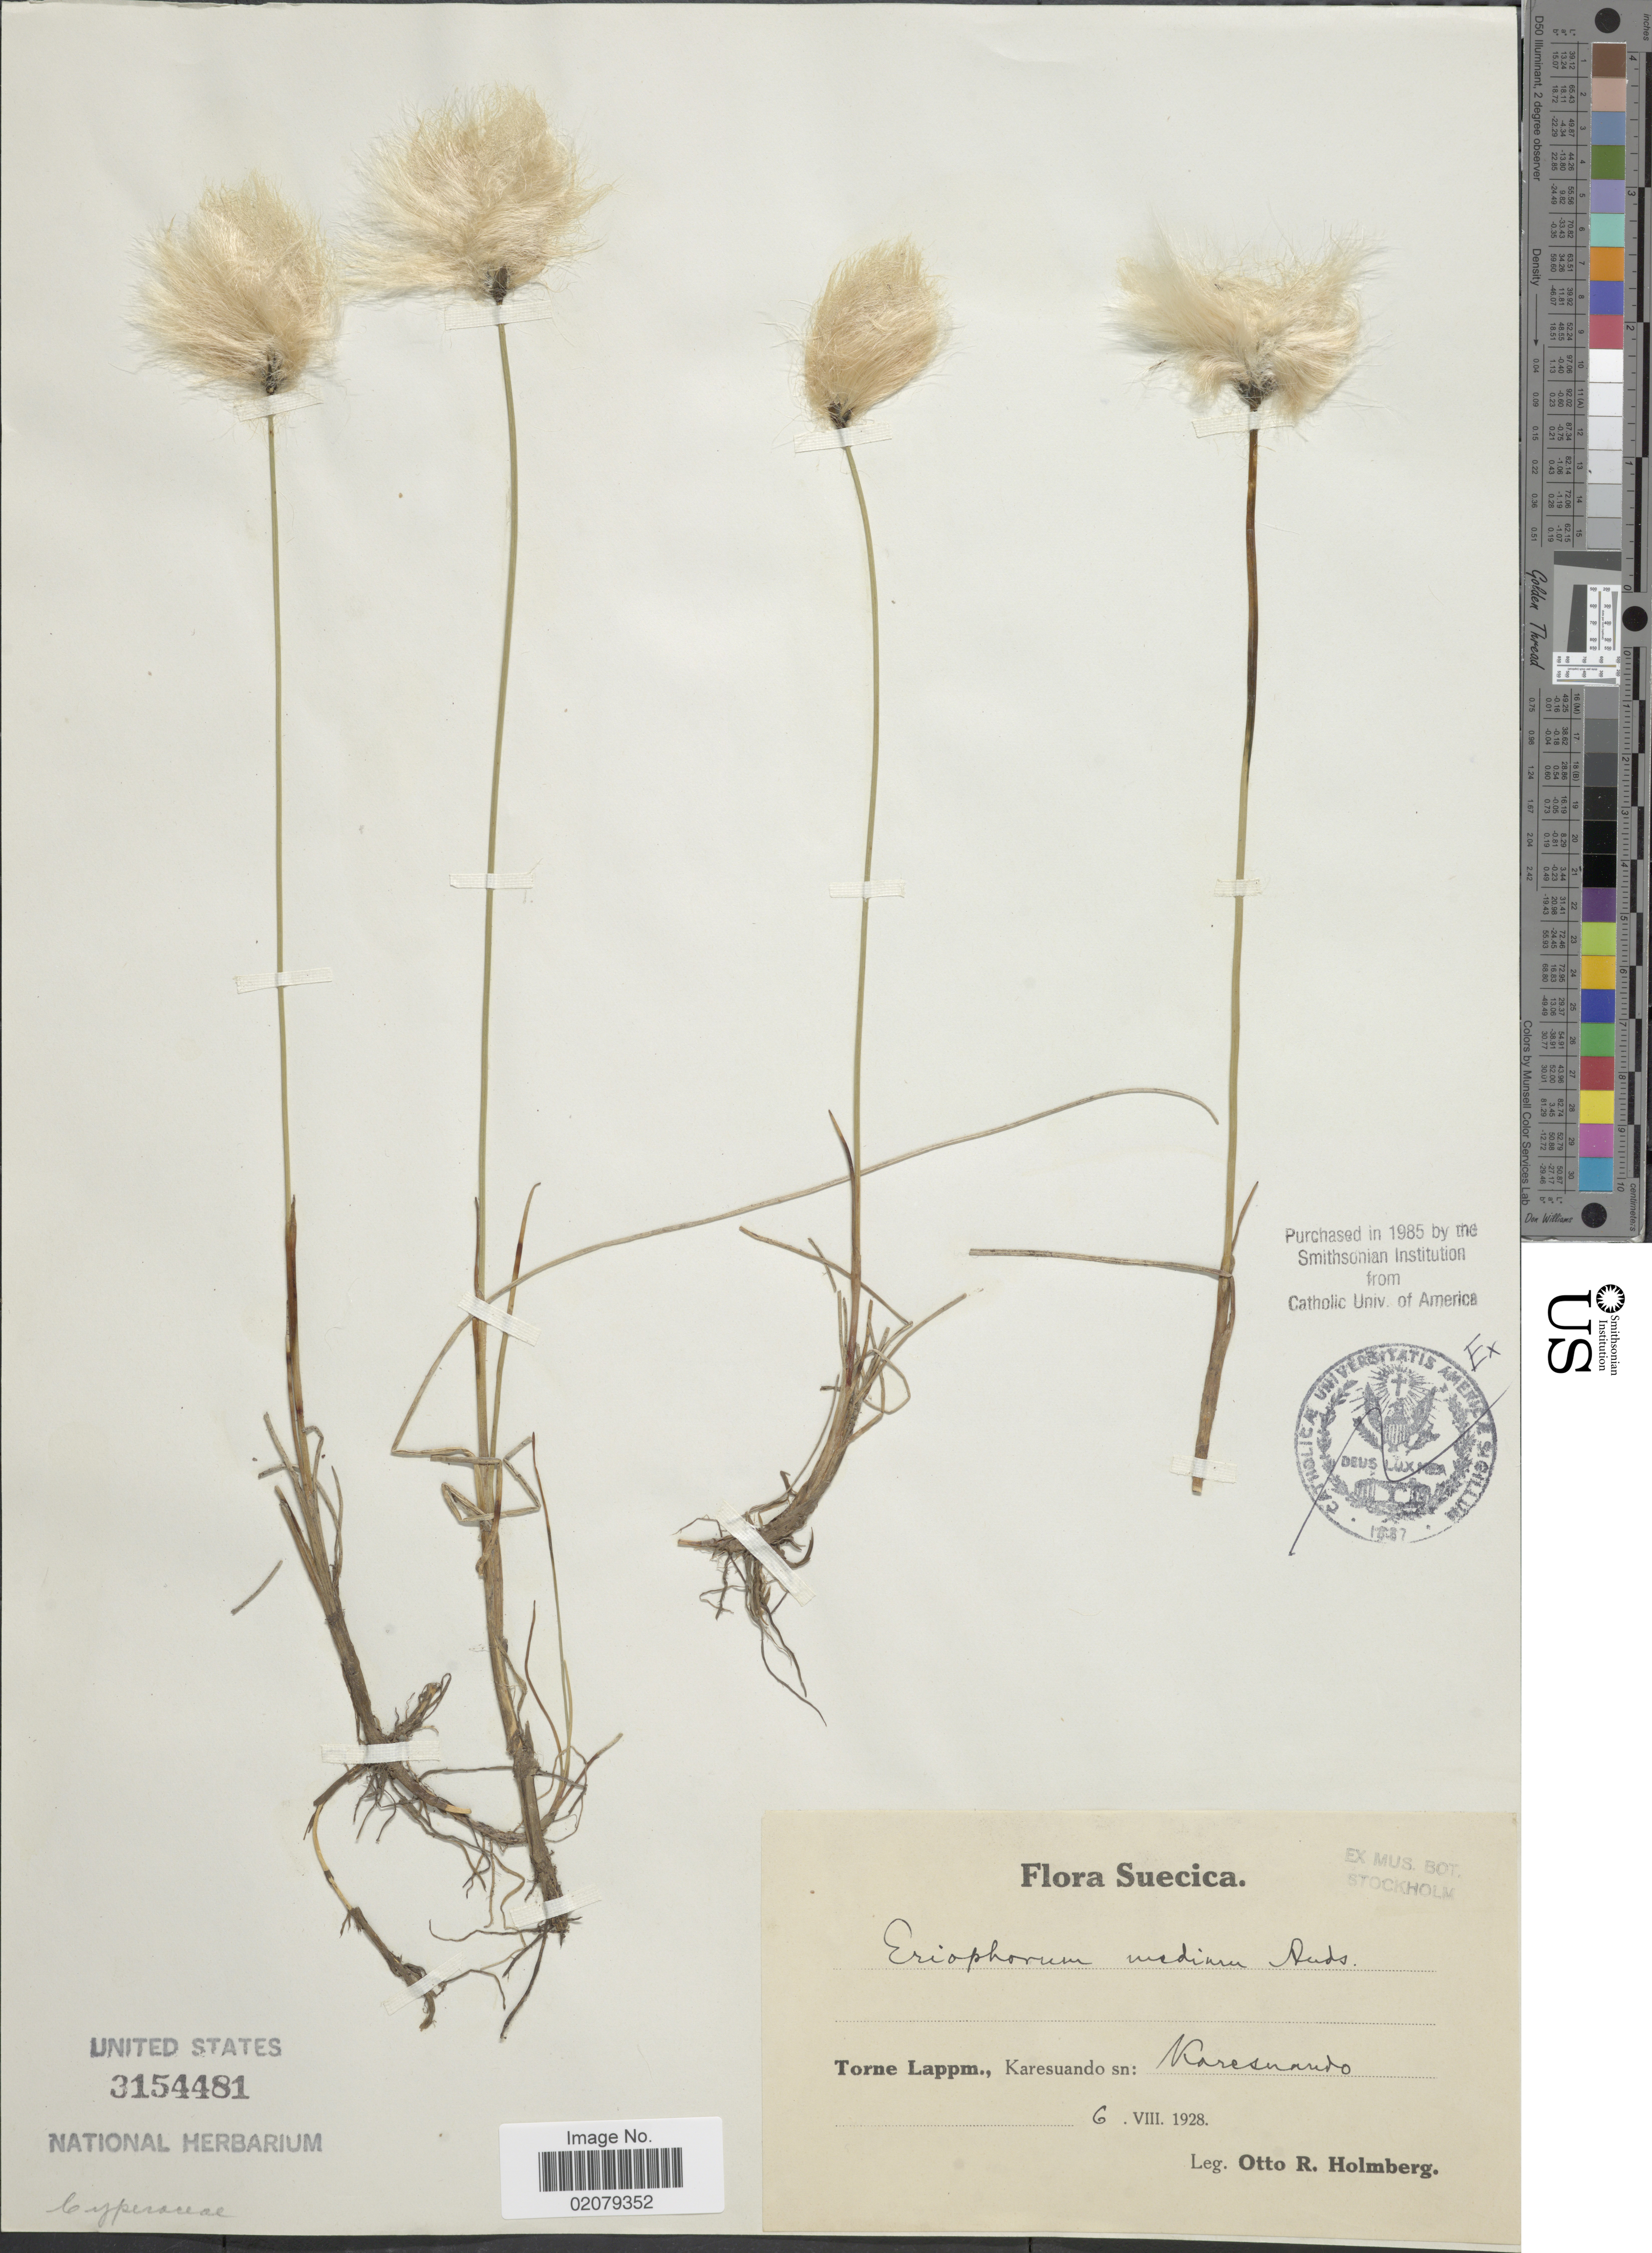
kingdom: Plantae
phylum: Tracheophyta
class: Liliopsida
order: Poales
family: Cyperaceae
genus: Eriophorum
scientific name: Eriophorum x medium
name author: Andersson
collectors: O. Holmberg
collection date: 1928-08-06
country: Sweden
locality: Suecica, Torne Lappm., Karesuando sn: Karesnando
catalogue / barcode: US 3154481